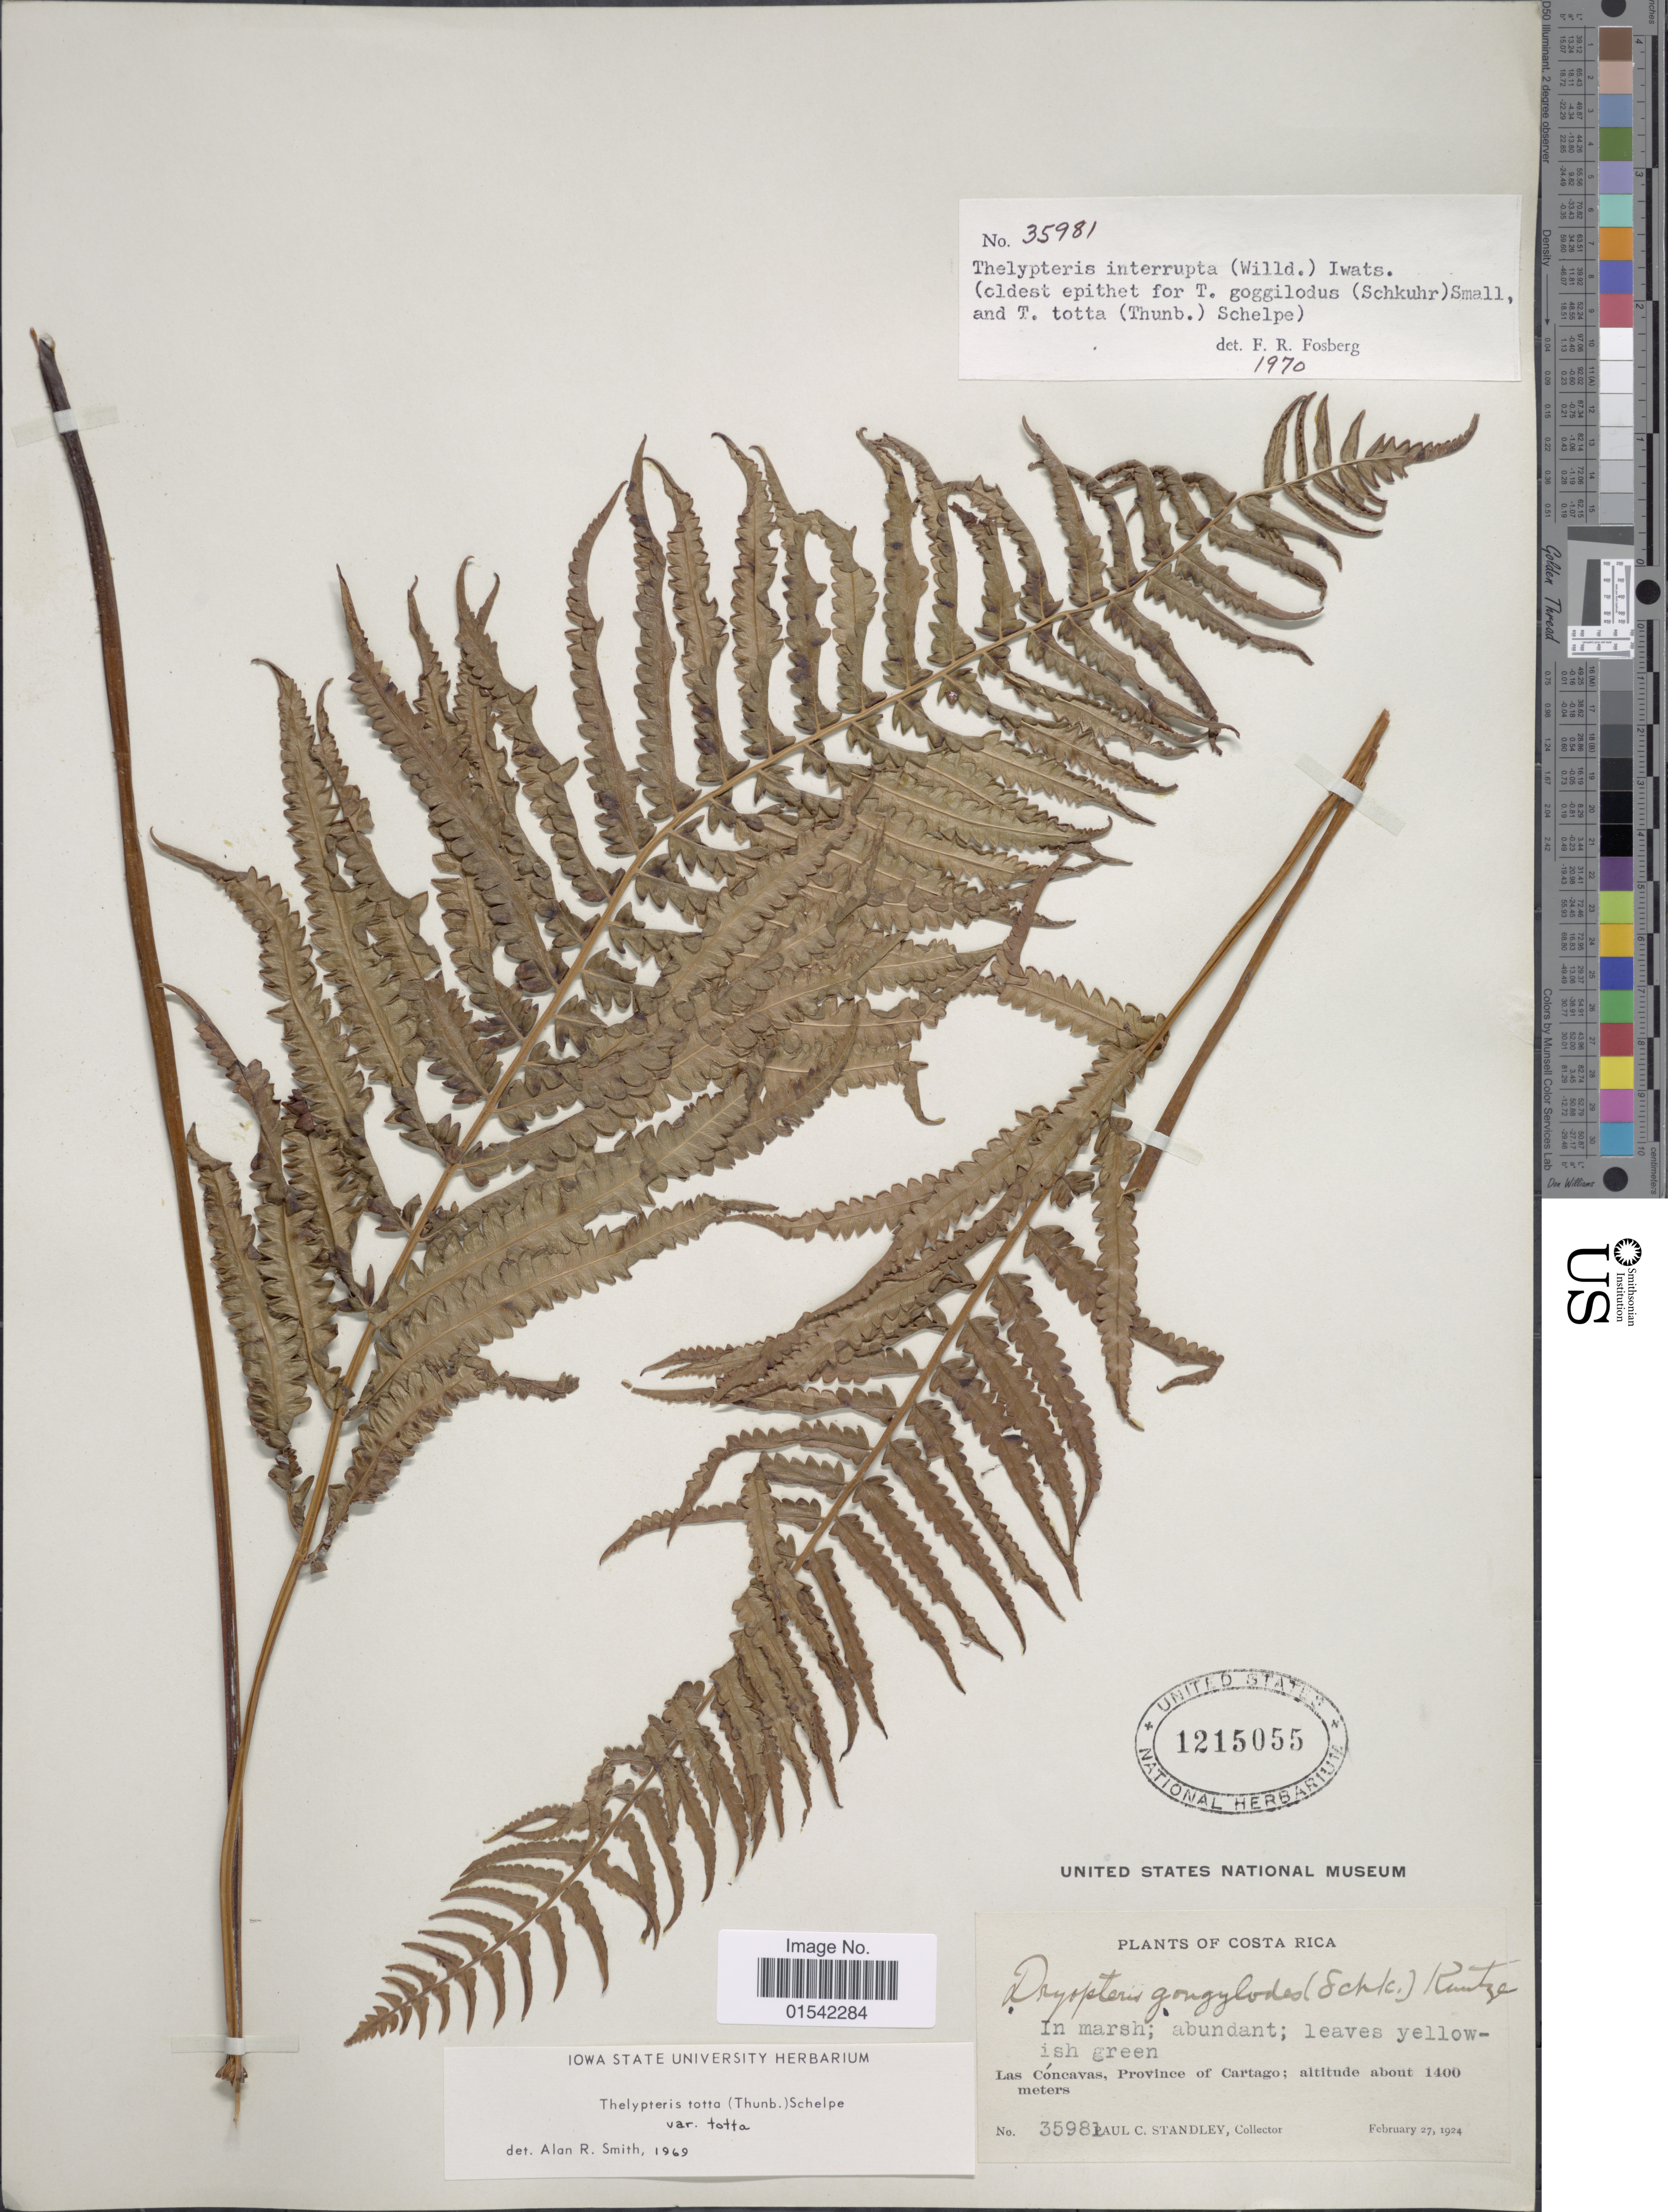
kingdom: Plantae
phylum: Tracheophyta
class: Polypodiopsida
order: Polypodiales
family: Thelypteridaceae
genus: Cyclosorus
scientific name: Cyclosorus interruptus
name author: (Willd.) H. Itô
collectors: P. C. Standley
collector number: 35981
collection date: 1924-02-27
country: Costa Rica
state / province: Cartago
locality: Las Cóncavas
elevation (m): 1400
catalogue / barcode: US 1215055